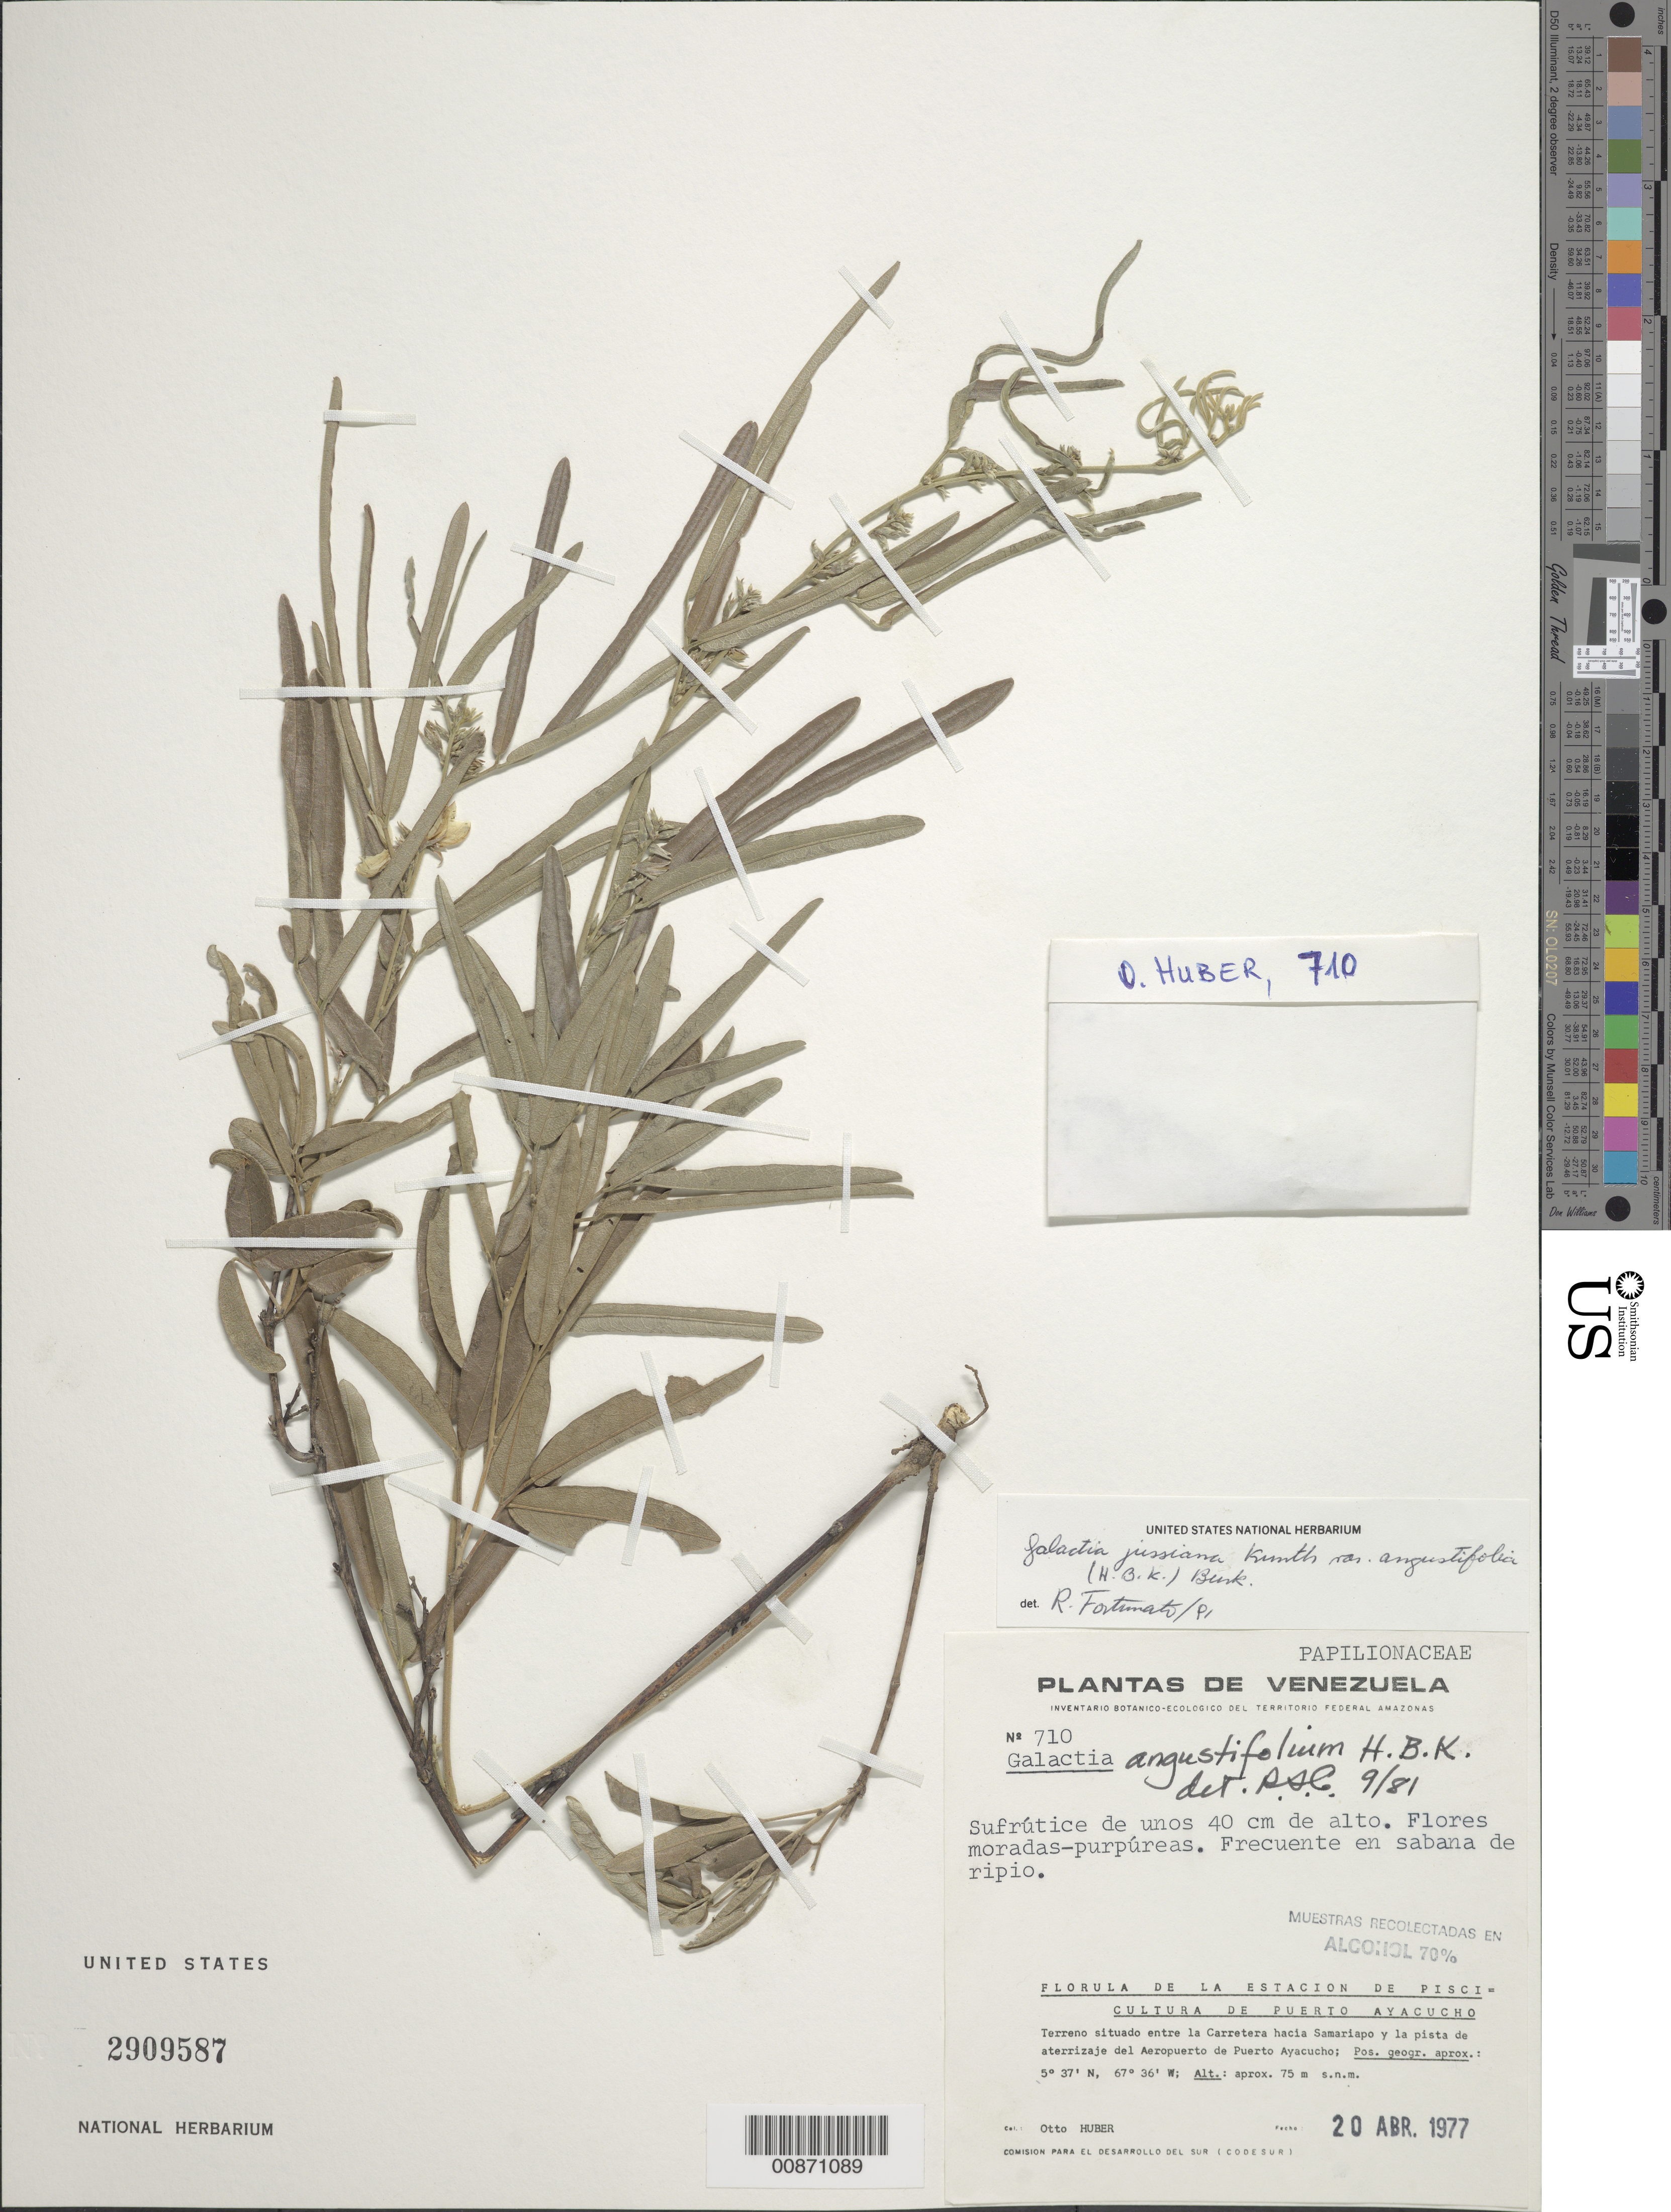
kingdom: Plantae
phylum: Tracheophyta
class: Magnoliopsida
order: Fabales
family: Fabaceae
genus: Galactia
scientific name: Galactia jussiaeana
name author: Kunth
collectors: O. Huber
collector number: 710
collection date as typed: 20-Apr-77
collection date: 1977-04-20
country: Venezuela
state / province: Amazonas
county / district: Atures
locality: Puerto Ayacucho, carretera hacia Samariapo y la pista de aterrizaje del Aeropuerto de Puerto Ayacucho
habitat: Sabana de ripio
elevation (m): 75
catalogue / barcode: US 2909587